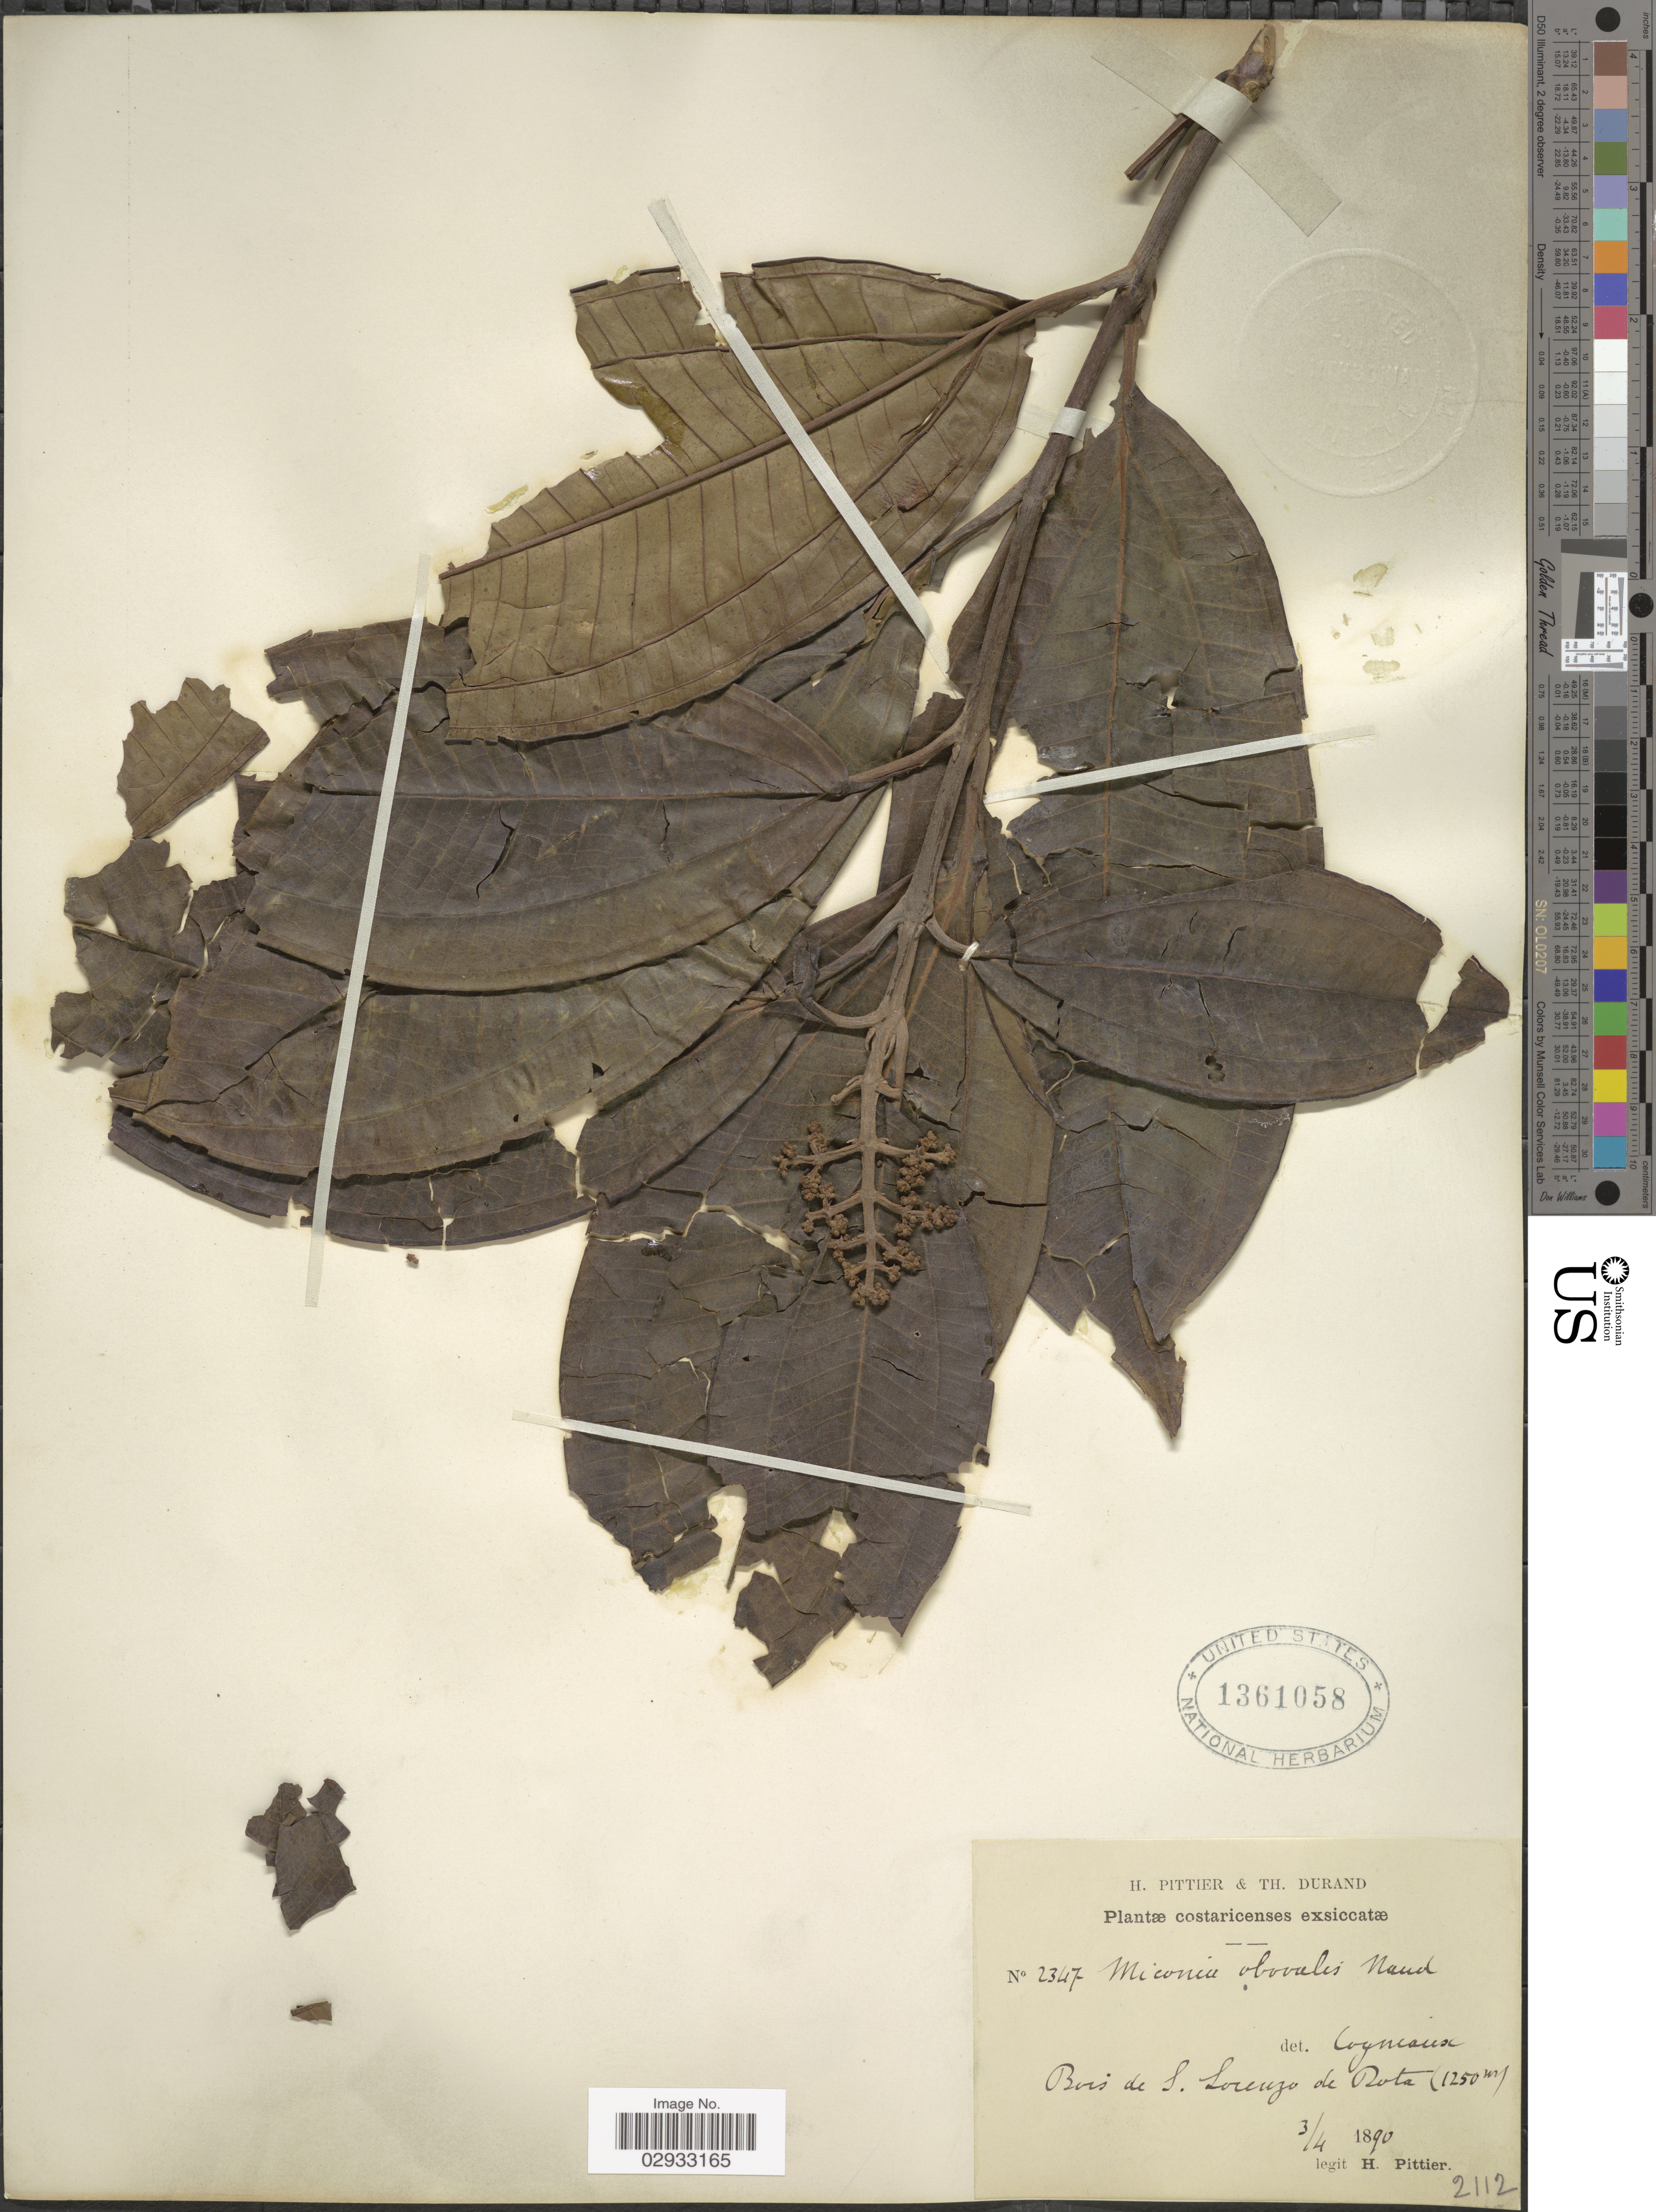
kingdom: Plantae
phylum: Tracheophyta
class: Magnoliopsida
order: Myrtales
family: Melastomataceae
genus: Miconia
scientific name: Miconia pteropoda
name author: Benth.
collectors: H. F. Pittier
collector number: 2347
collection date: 1890-04-03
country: Costa Rica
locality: Bois de S. Lorenzo de Dota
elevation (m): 1250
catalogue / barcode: US 1361058